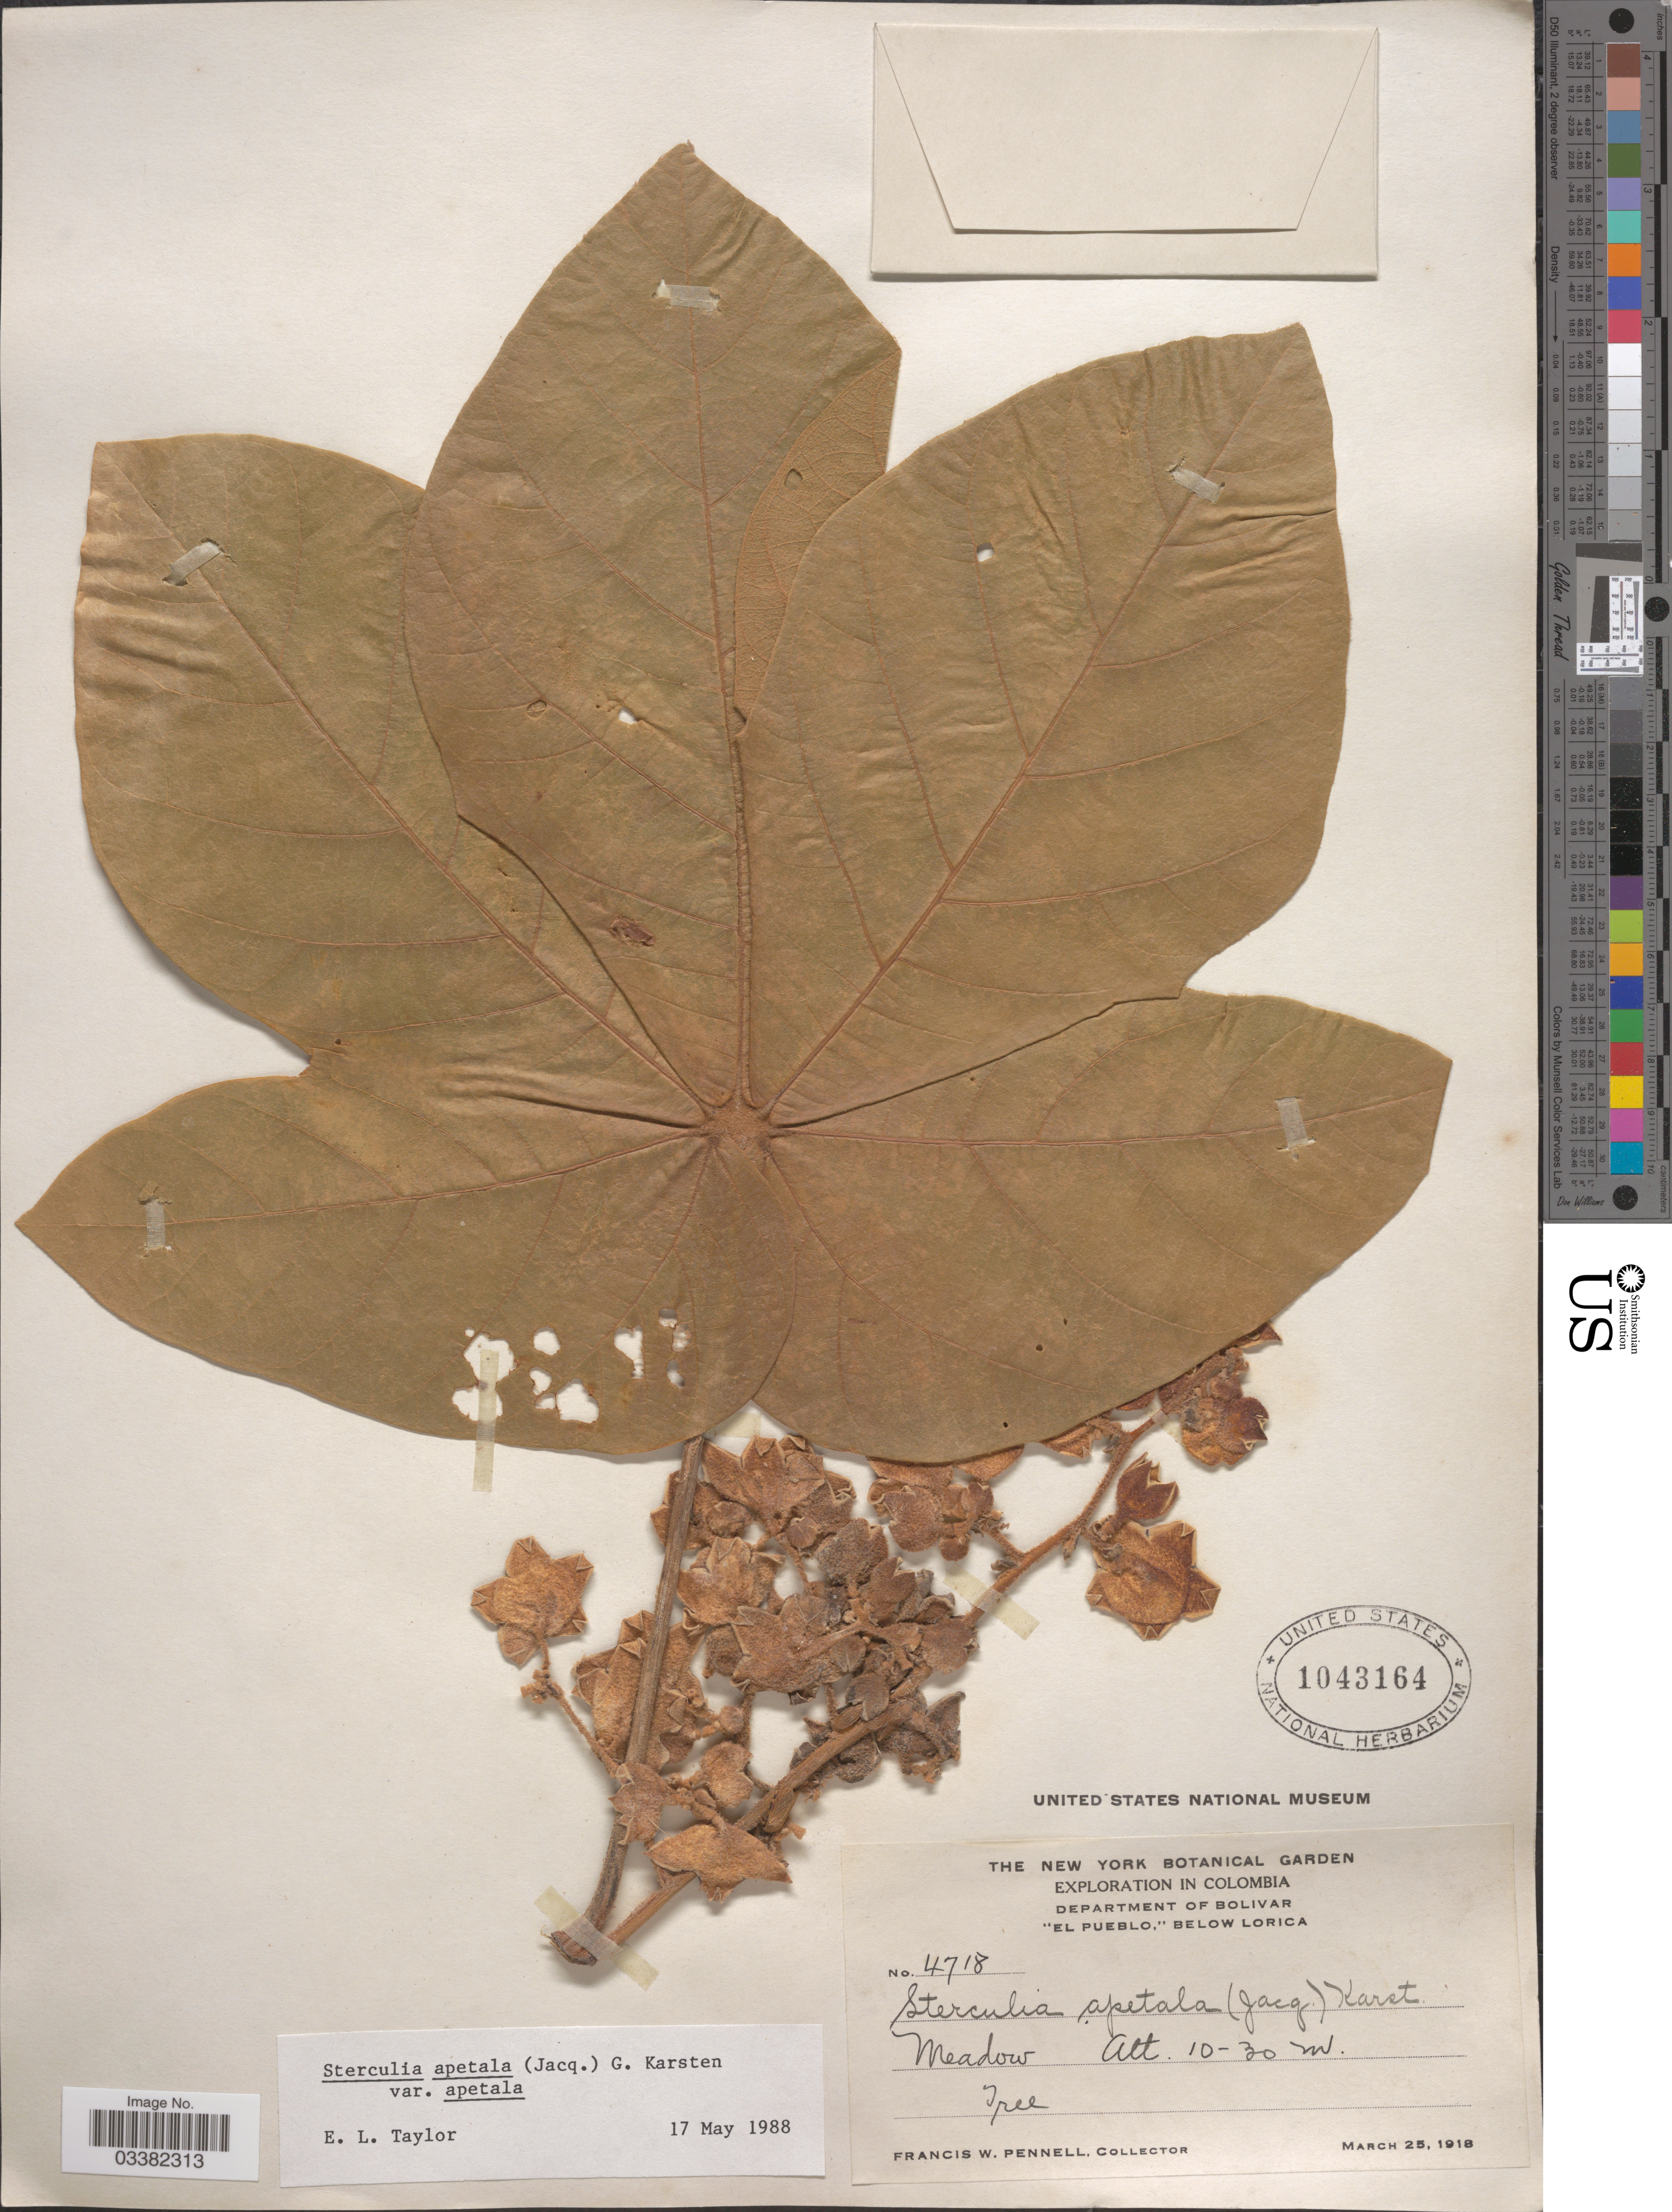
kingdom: Plantae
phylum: Tracheophyta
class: Magnoliopsida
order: Malvales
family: Malvaceae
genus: Sterculia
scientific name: Sterculia apetala var. apetala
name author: (Jacq.) H. Karst.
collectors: F. W. Pennell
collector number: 4718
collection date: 1918-03-25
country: Colombia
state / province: Bolívar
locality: Department of Bolivar. "El Pueblo," below Lorica.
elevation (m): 10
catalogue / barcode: US 1043164